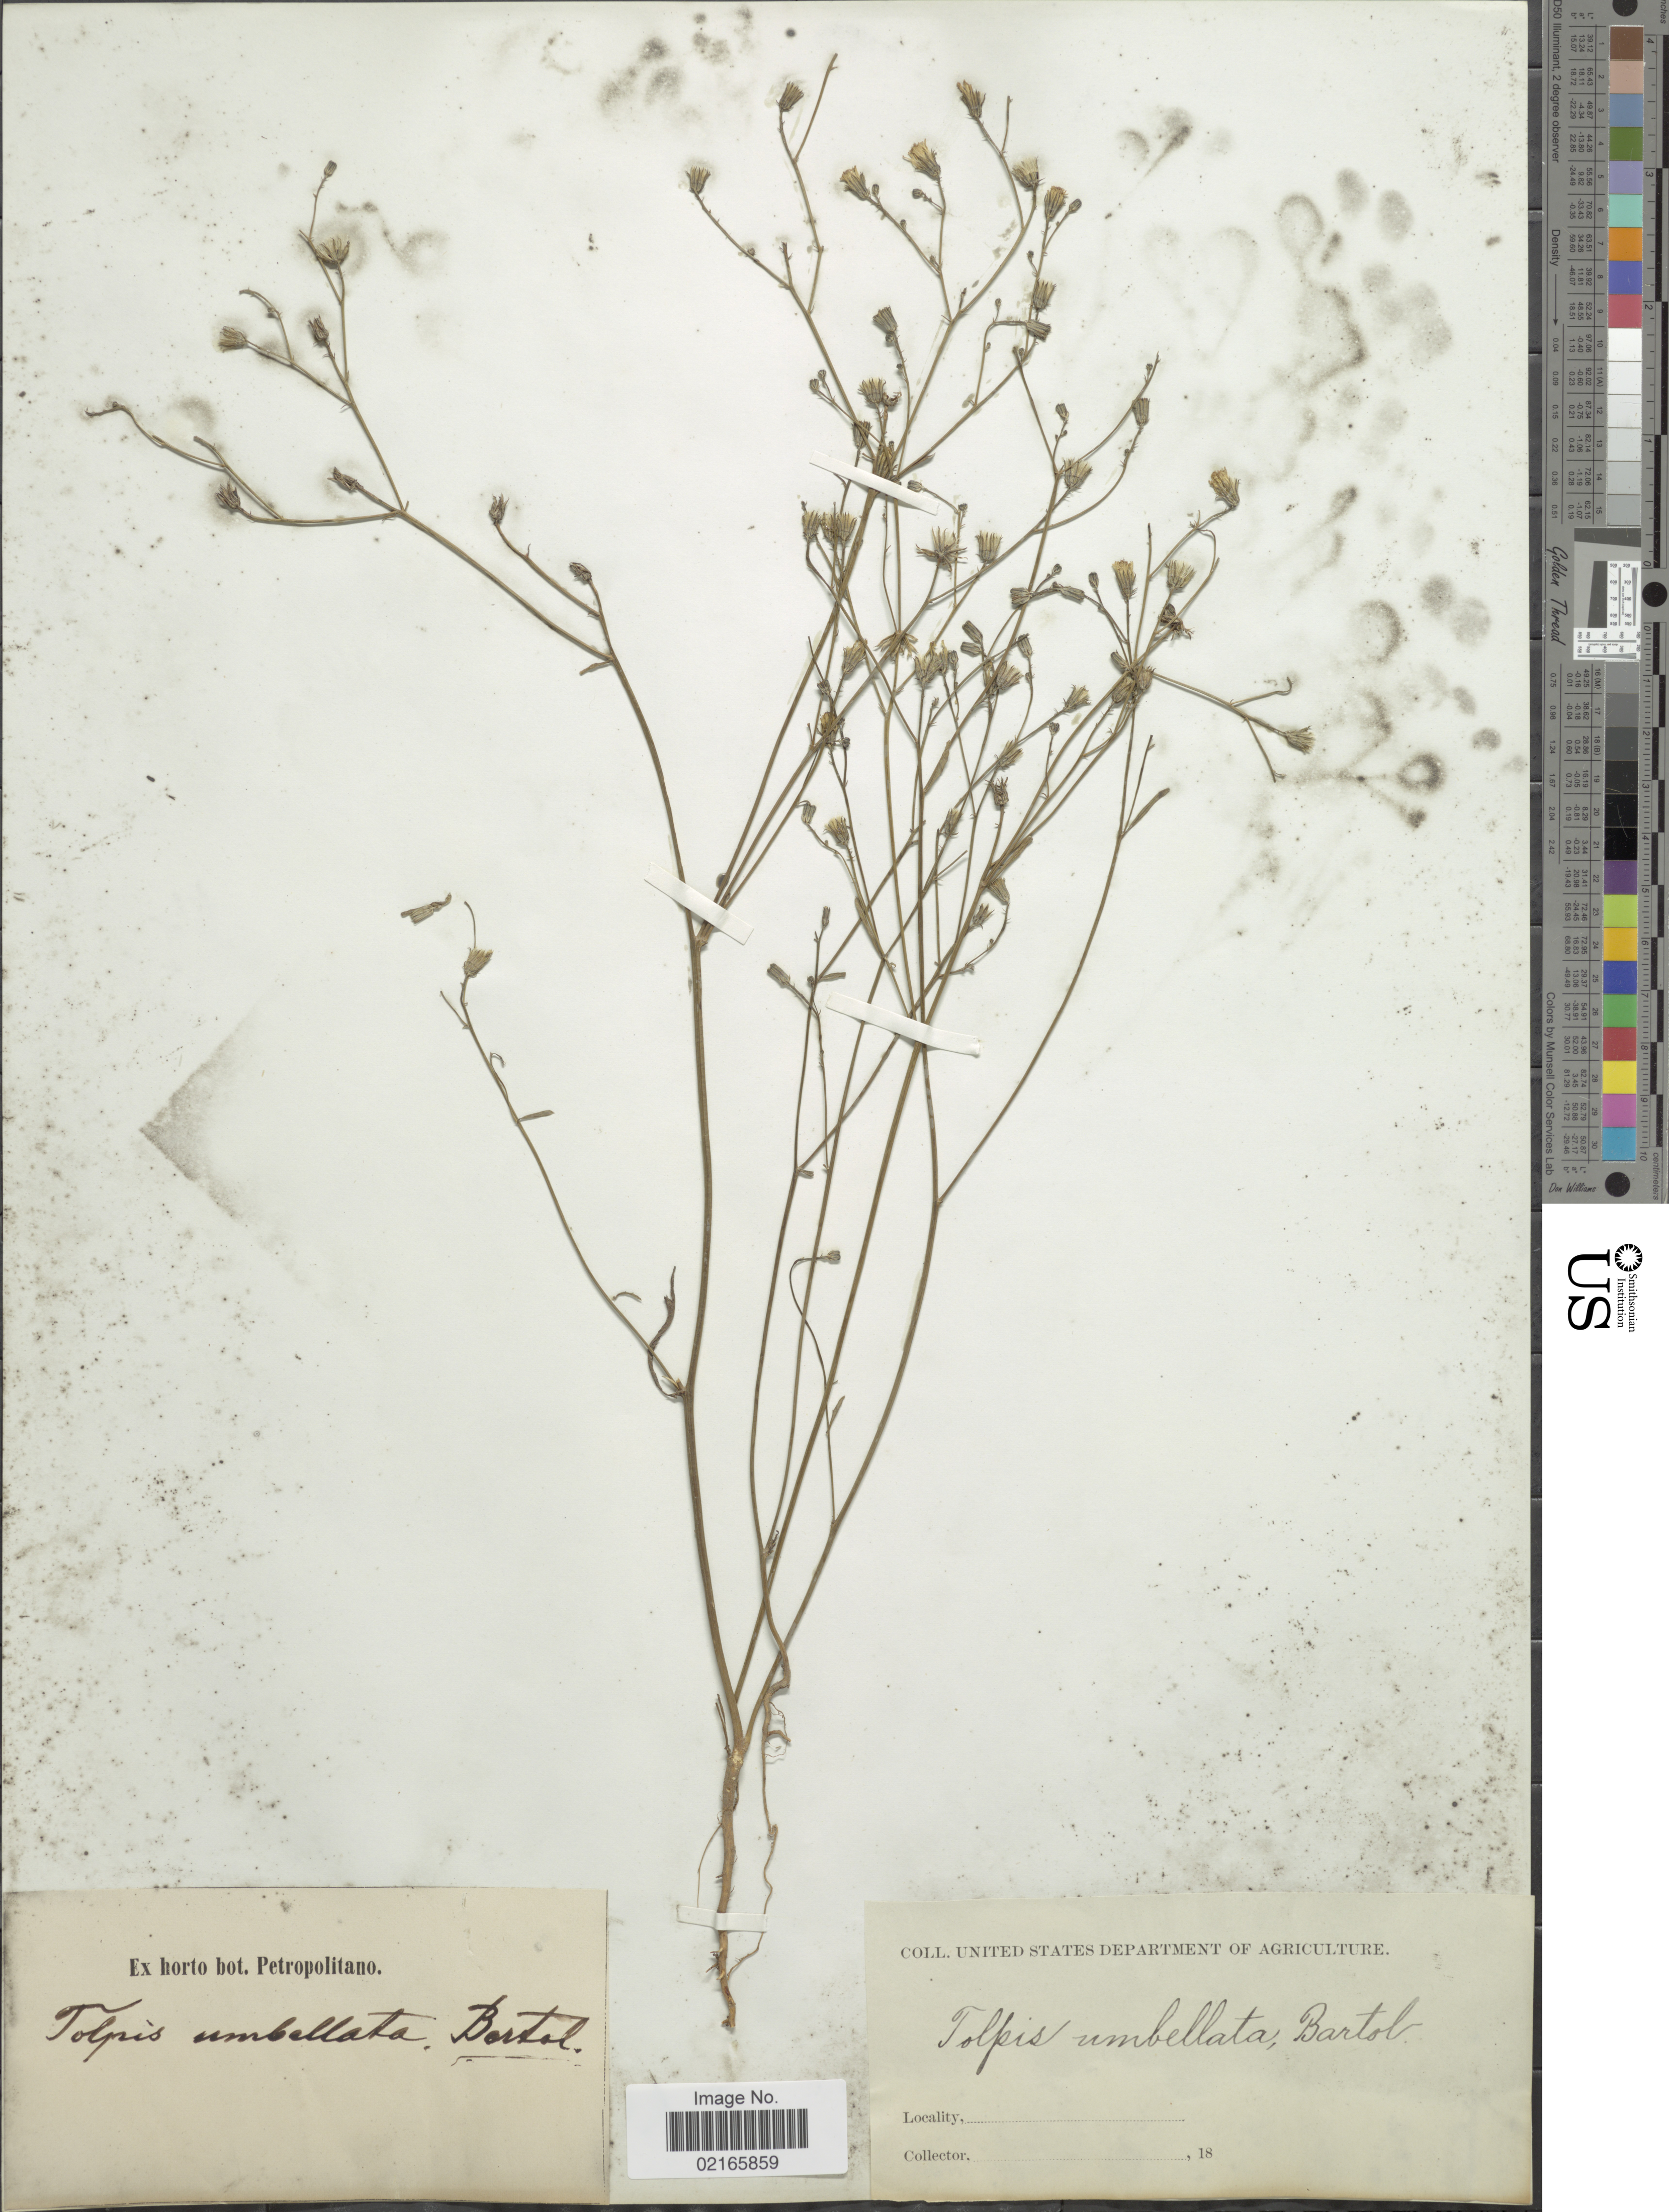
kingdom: Plantae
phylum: Tracheophyta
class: Magnoliopsida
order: Asterales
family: Asteraceae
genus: Tolpis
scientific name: Tolpis coronopifolia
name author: (Desf.) Biv.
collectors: United States Department of Agriculture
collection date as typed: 18